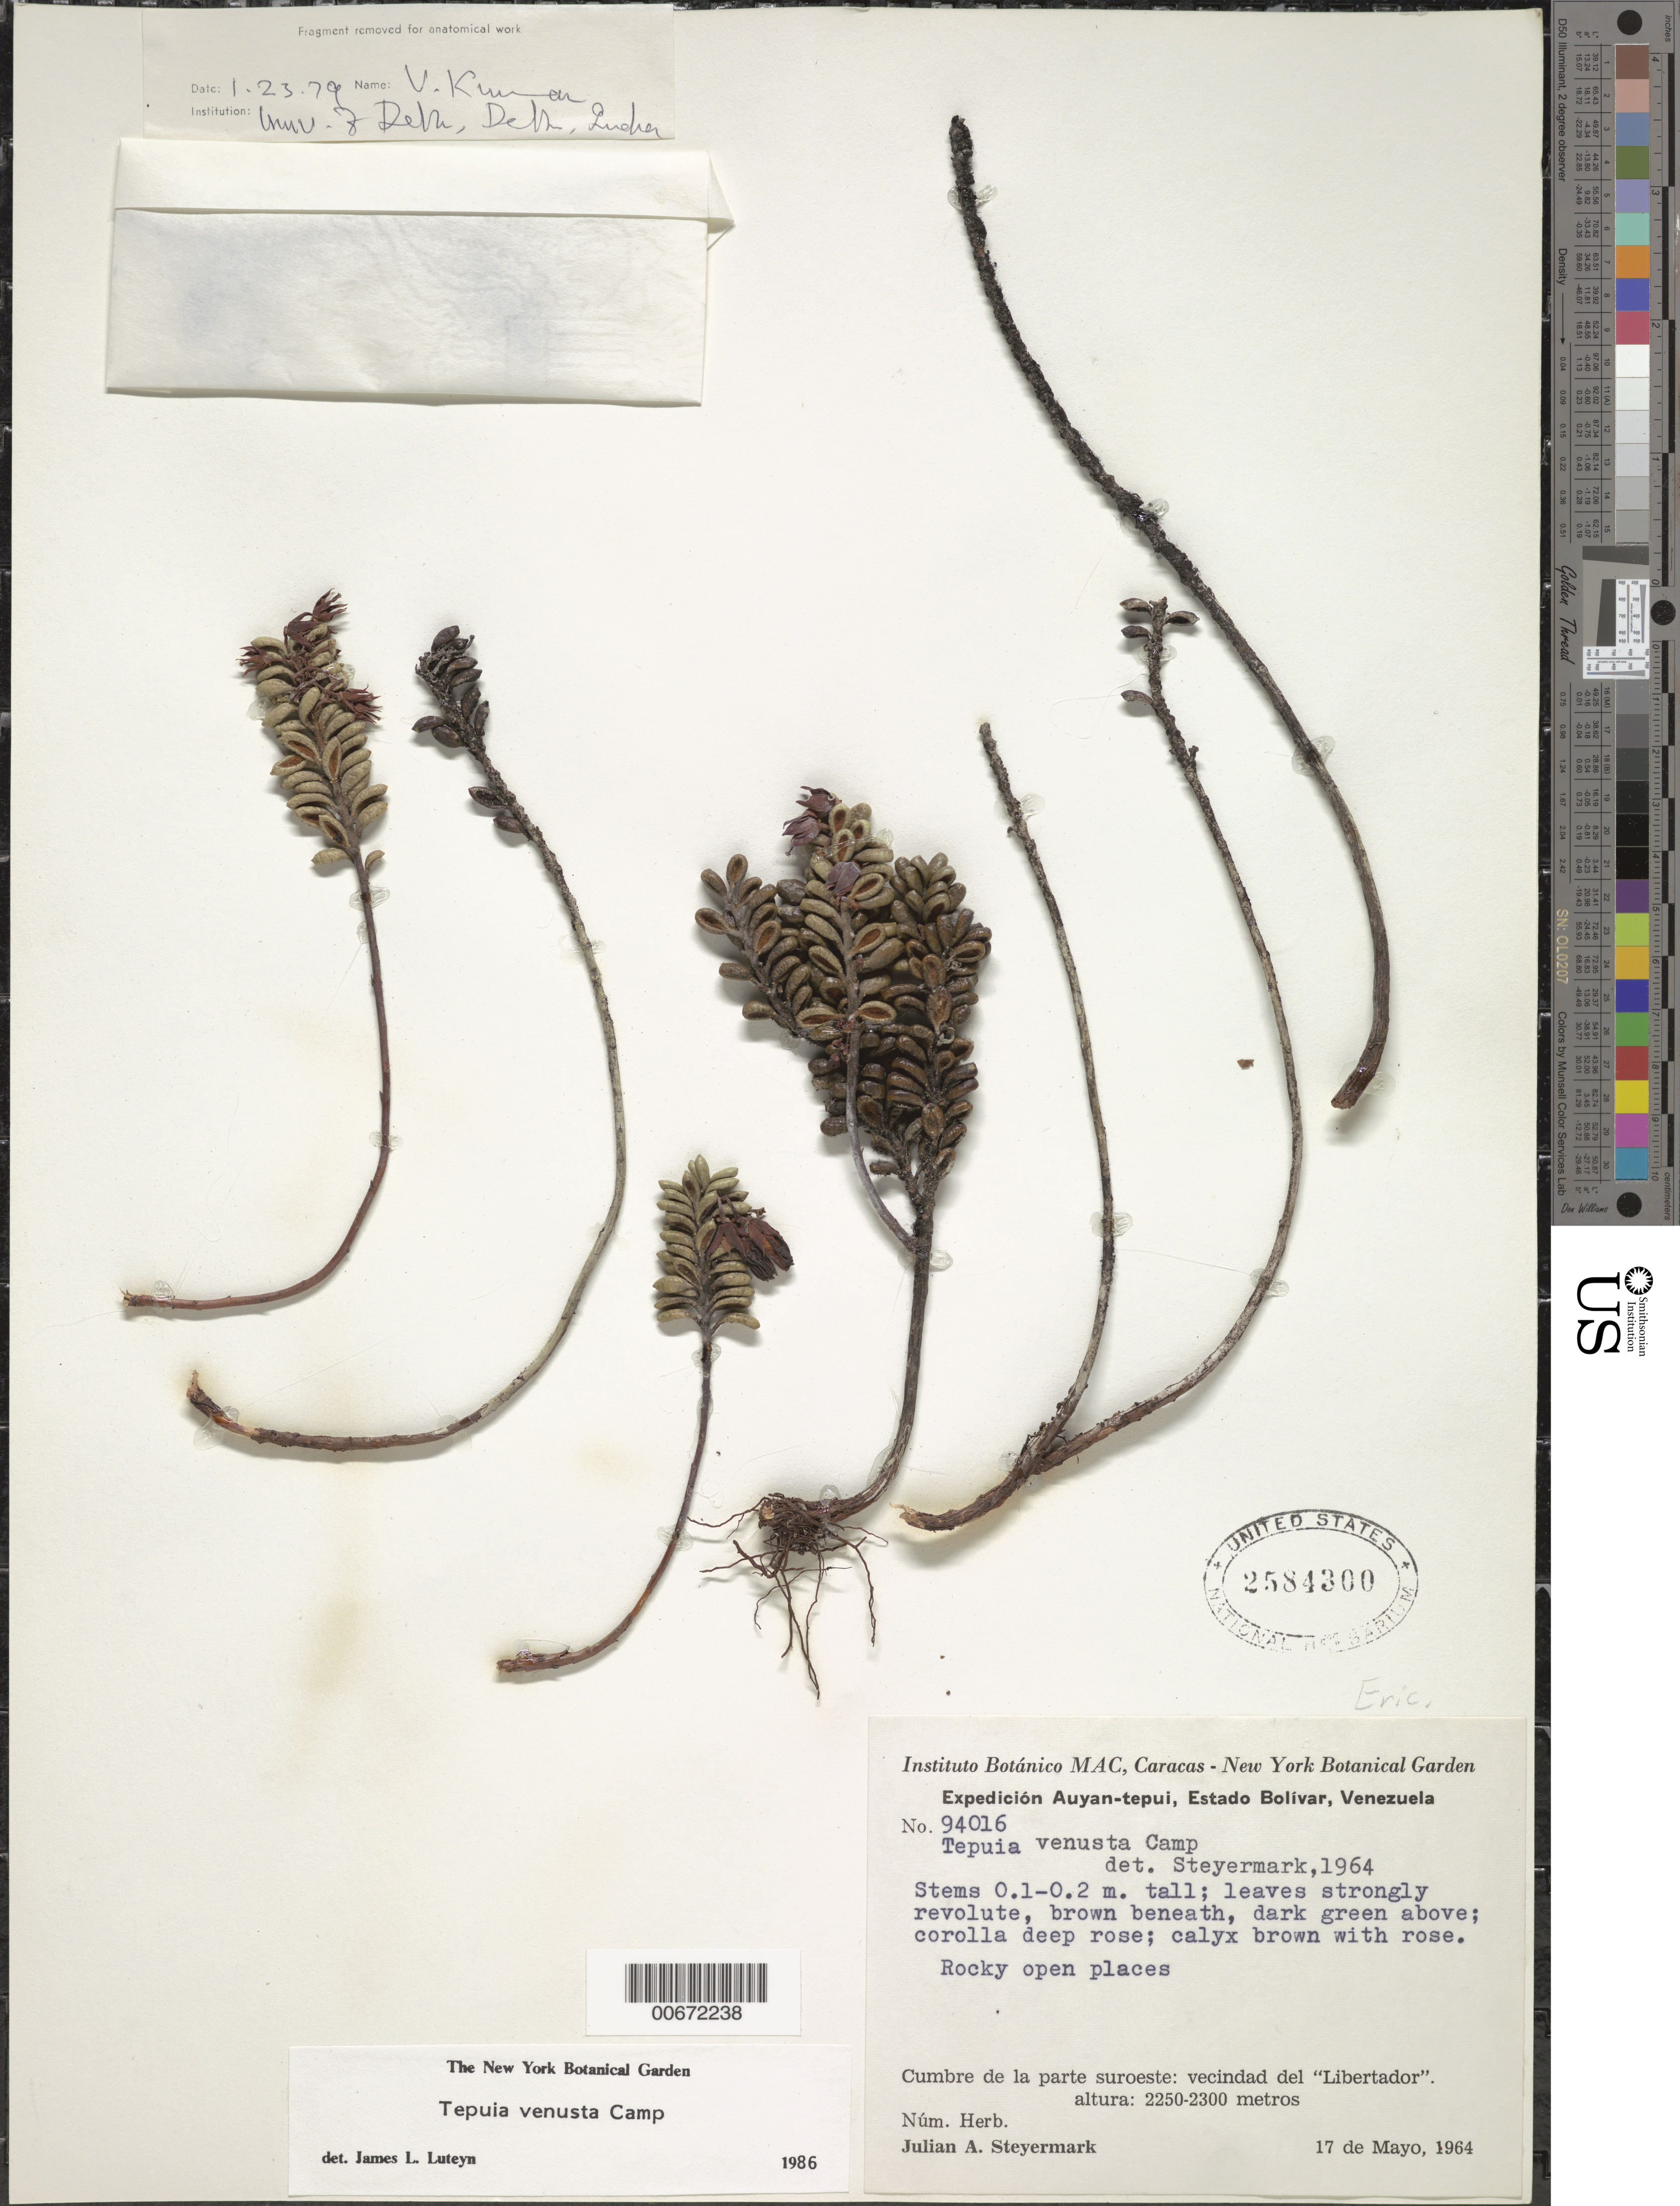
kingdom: Plantae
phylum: Tracheophyta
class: Magnoliopsida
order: Ericales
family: Ericaceae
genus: Tepuia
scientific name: Tepuia venusta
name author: Camp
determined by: Luteyn, J. L.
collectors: J. Steyermark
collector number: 94016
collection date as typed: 17-May-64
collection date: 1964-05-17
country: Venezuela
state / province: Bolívar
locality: Auyan-tepuí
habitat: Rocky open places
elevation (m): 2250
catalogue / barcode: US 2584300